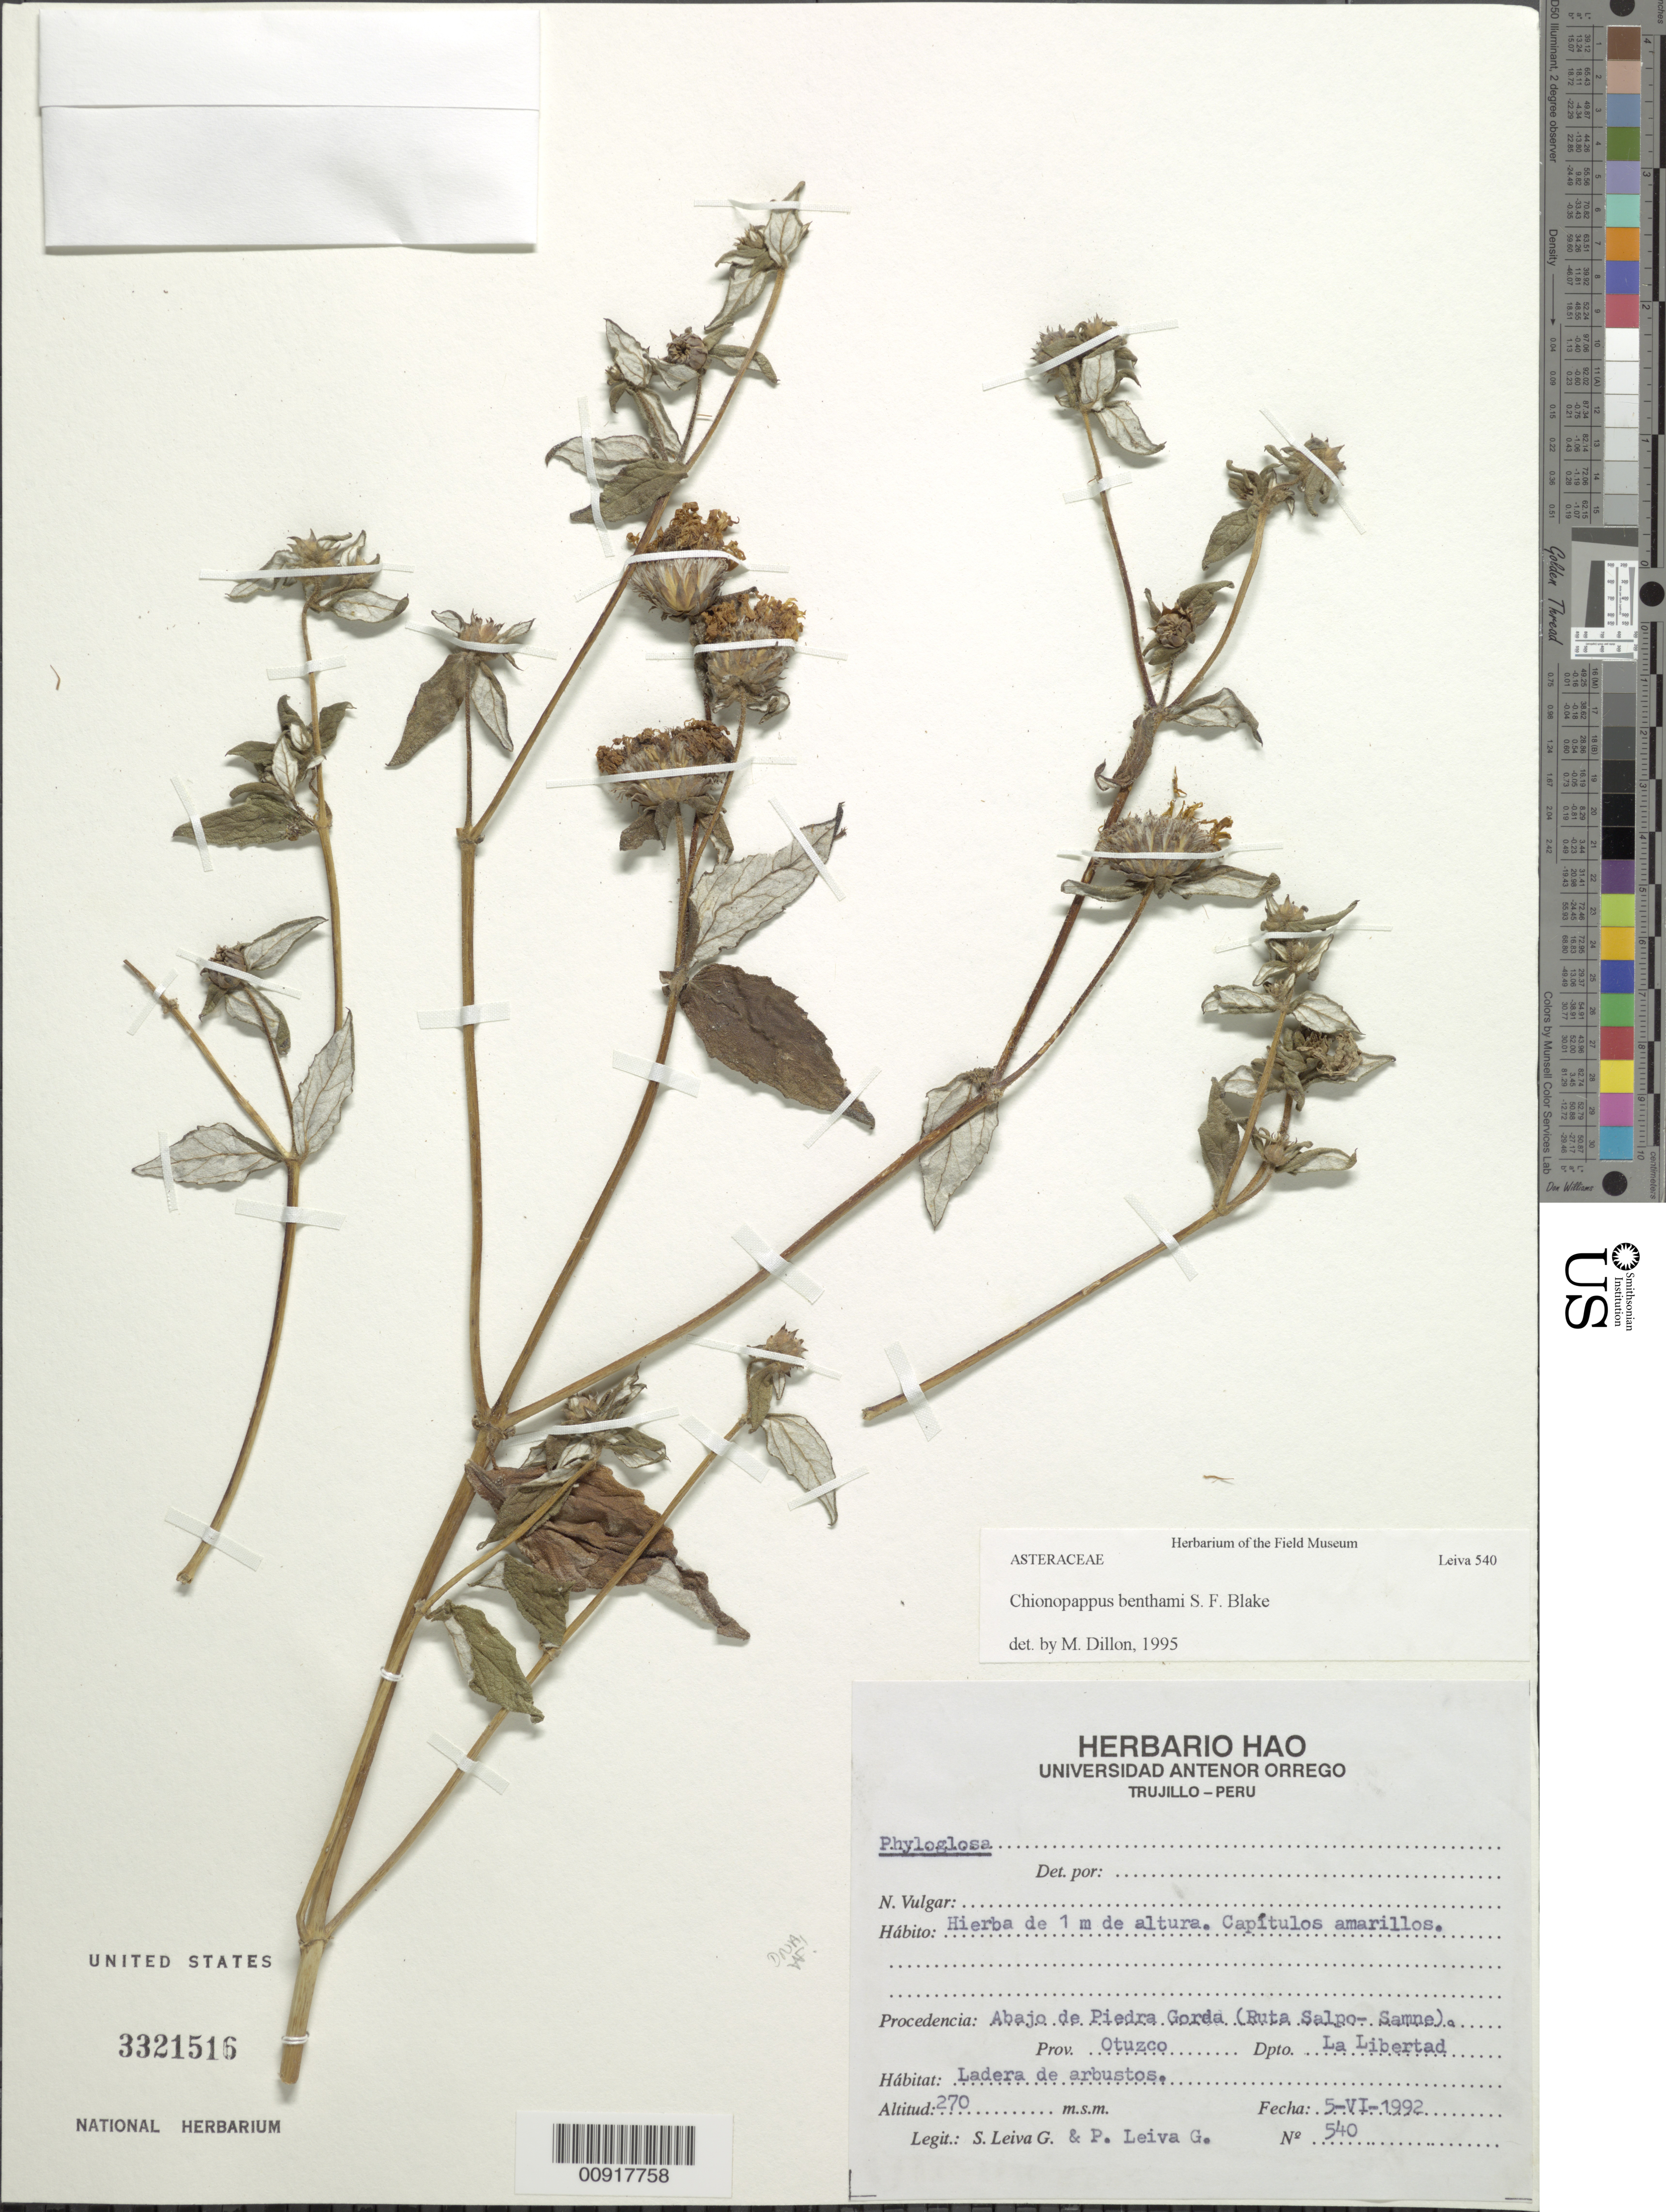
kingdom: Plantae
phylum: Tracheophyta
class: Magnoliopsida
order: Asterales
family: Asteraceae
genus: Chionopappus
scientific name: Chionopappus benthamii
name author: S.F. Blake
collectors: S. Leiva G. & P. Leiva G.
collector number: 540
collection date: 1992-06-05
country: Peru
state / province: La Libertad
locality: Abajo de Piedra Gorda (Ruta Salpo-Samne). Prov. Otuzco. Dpto. La Libertad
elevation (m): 270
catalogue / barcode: US 3321516